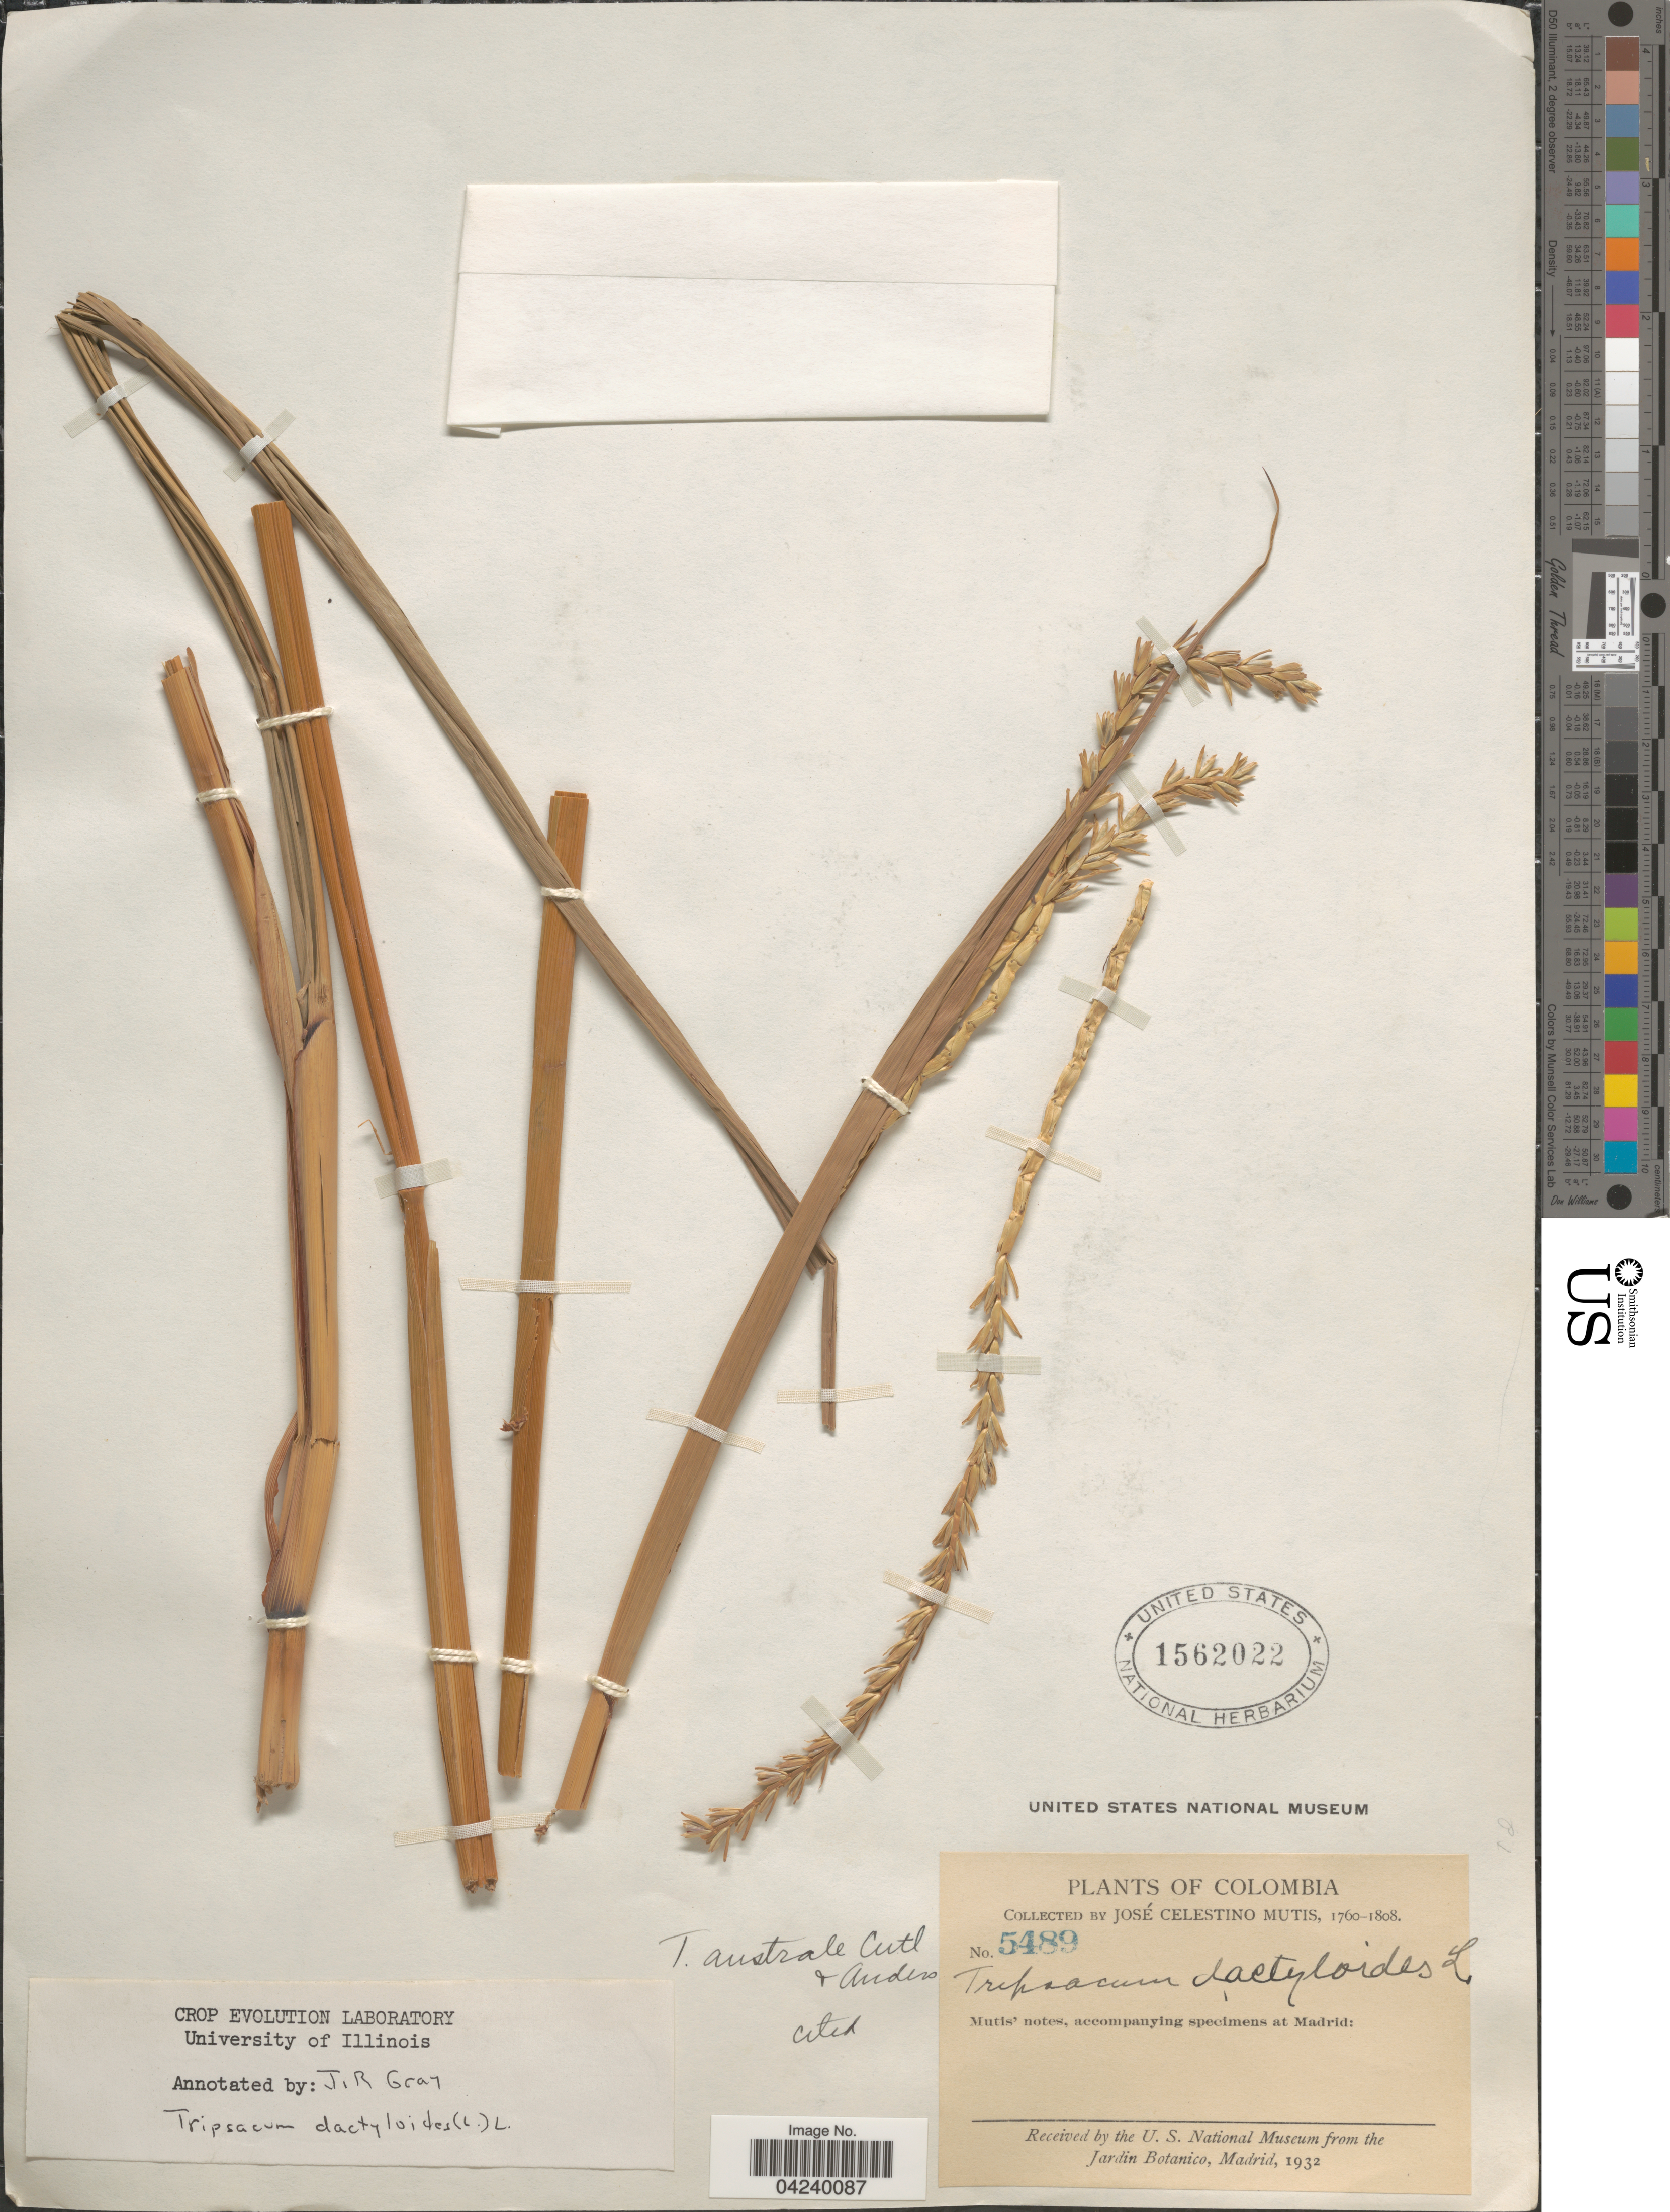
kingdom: Plantae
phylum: Tracheophyta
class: Liliopsida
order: Poales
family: Poaceae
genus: Tripsacum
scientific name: Tripsacum dactyloides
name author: (L.) L.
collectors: J. C. B. Mutis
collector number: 5489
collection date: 1760/1808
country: Colombia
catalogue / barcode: US 1562022